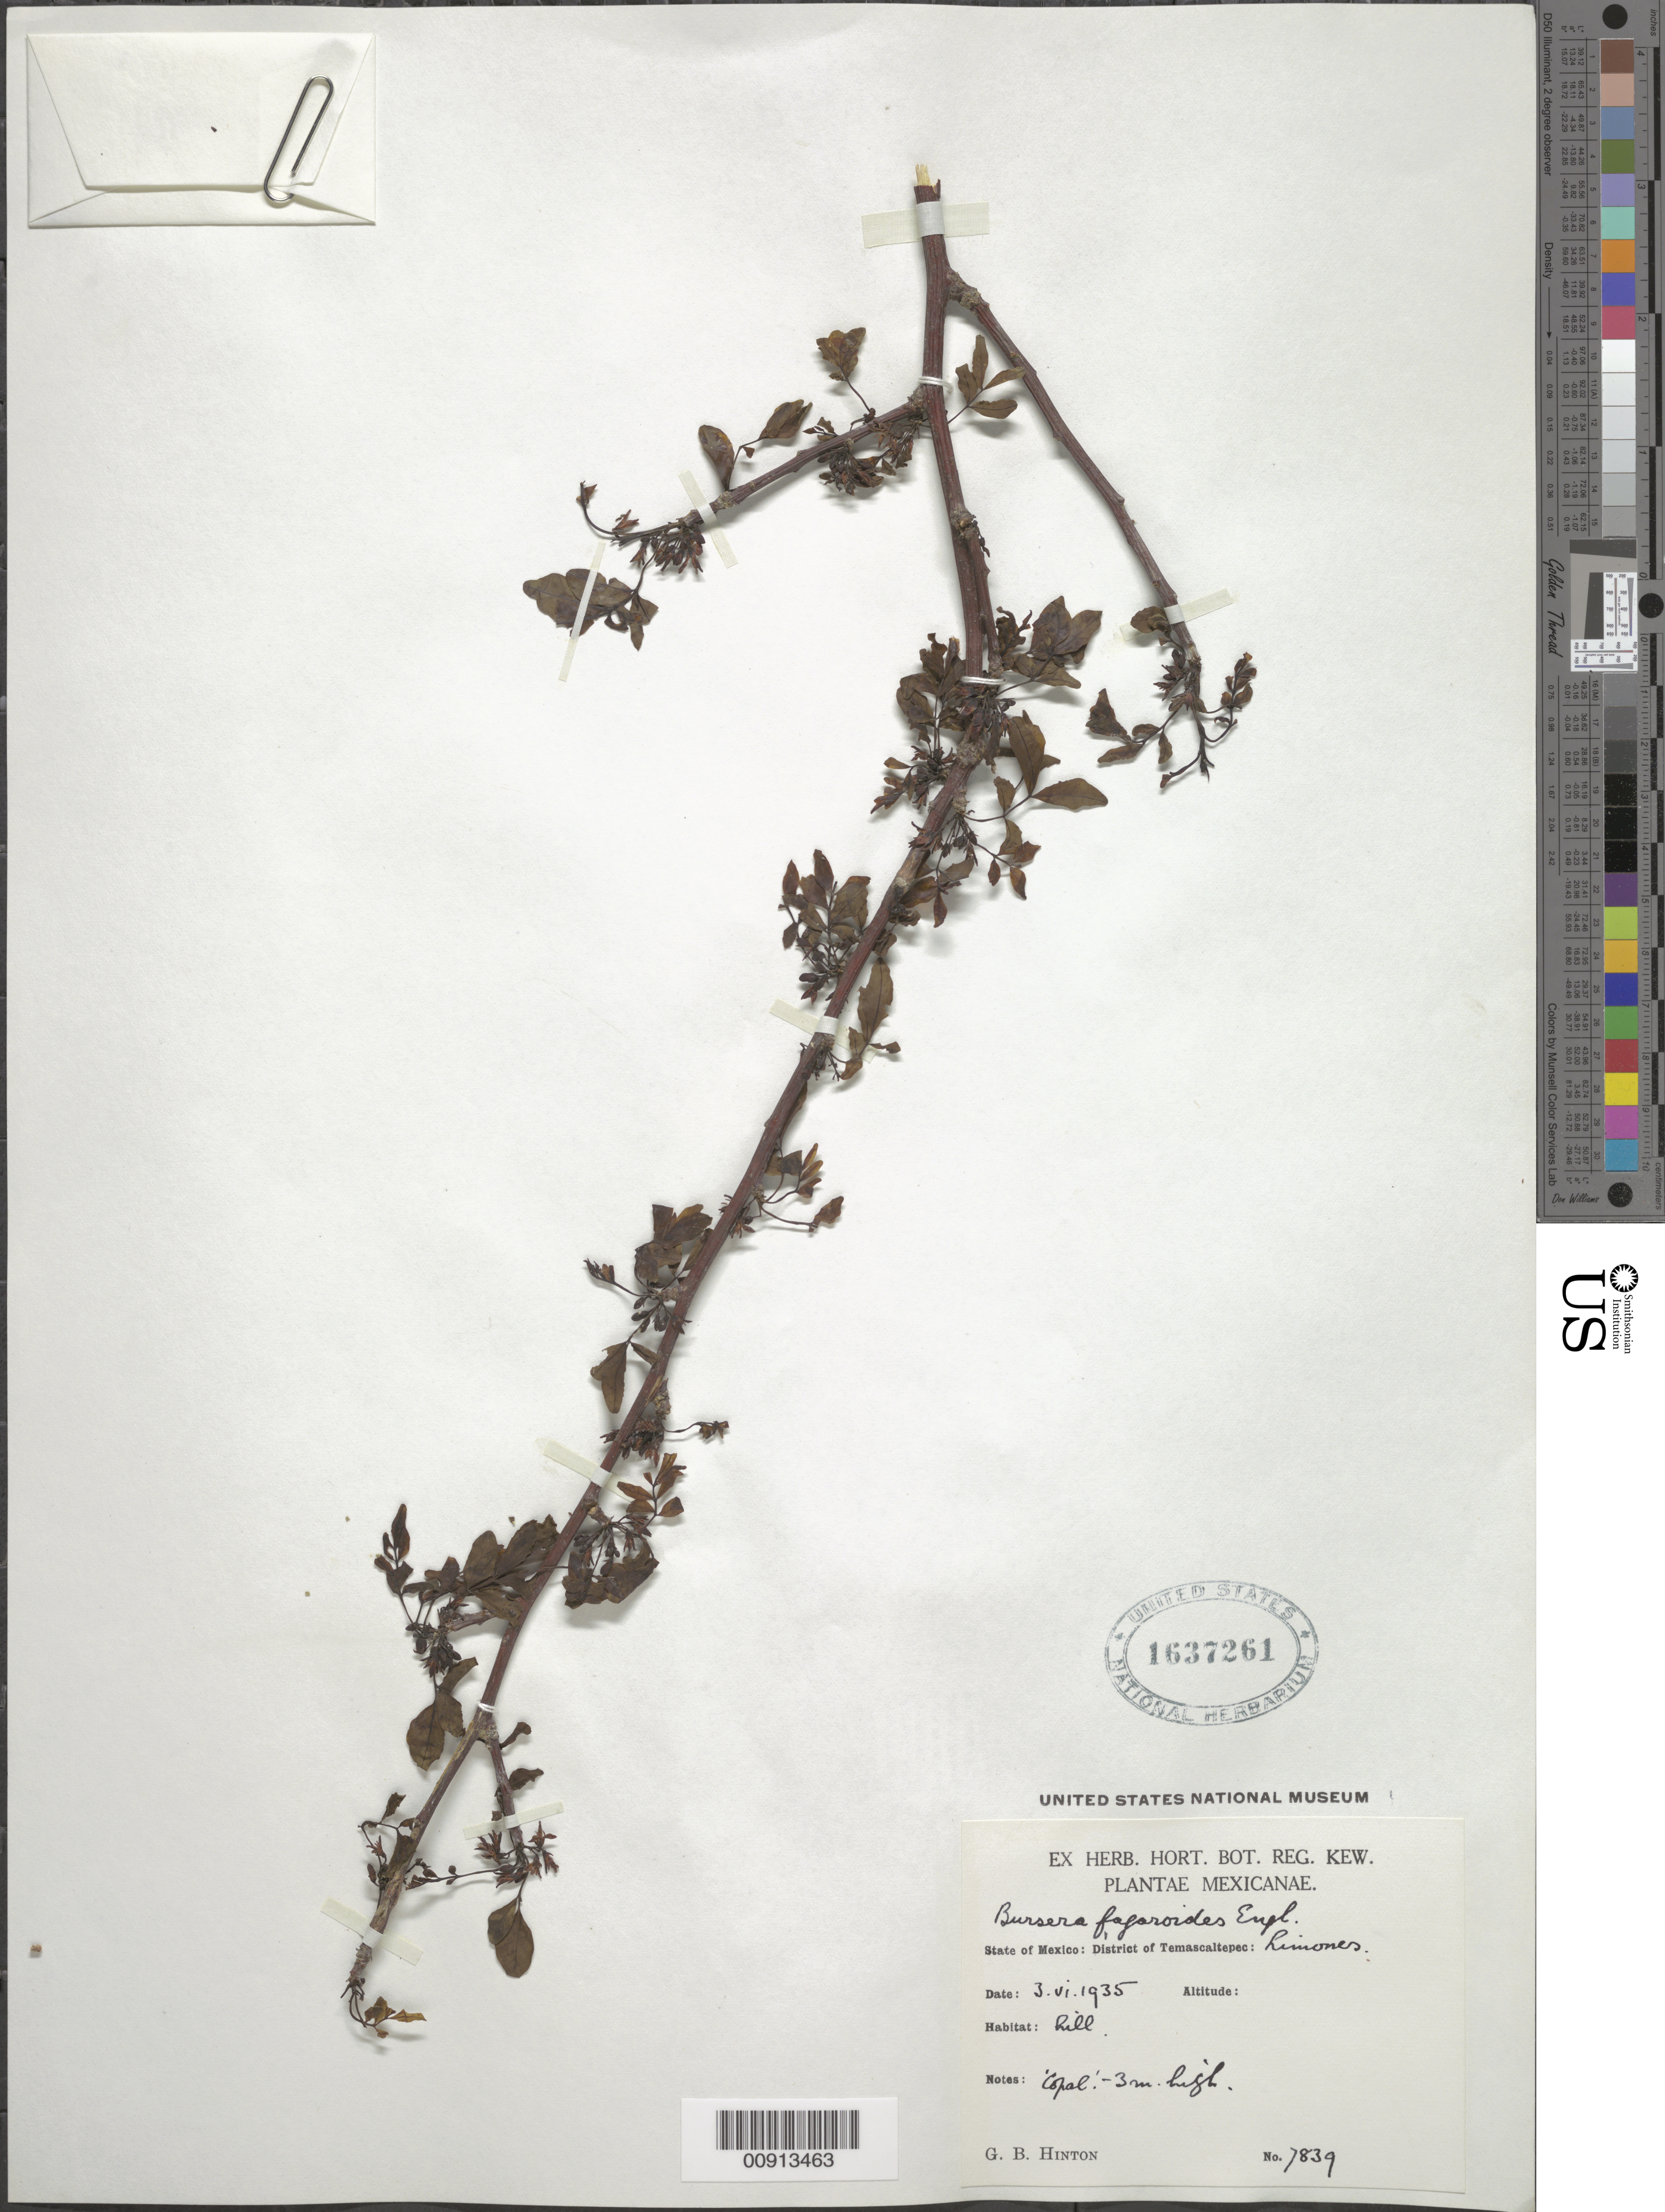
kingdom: Plantae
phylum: Tracheophyta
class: Magnoliopsida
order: Sapindales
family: Burseraceae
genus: Bursera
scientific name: Bursera inaguensis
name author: Britton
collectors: G. B. Hinton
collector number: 7839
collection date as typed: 03 Jun 1935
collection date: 1935-06-03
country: Mexico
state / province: México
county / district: Temascaltepec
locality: State of Mexico: District of Temascaltepec: Limones.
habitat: Hill.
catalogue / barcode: US 1637261